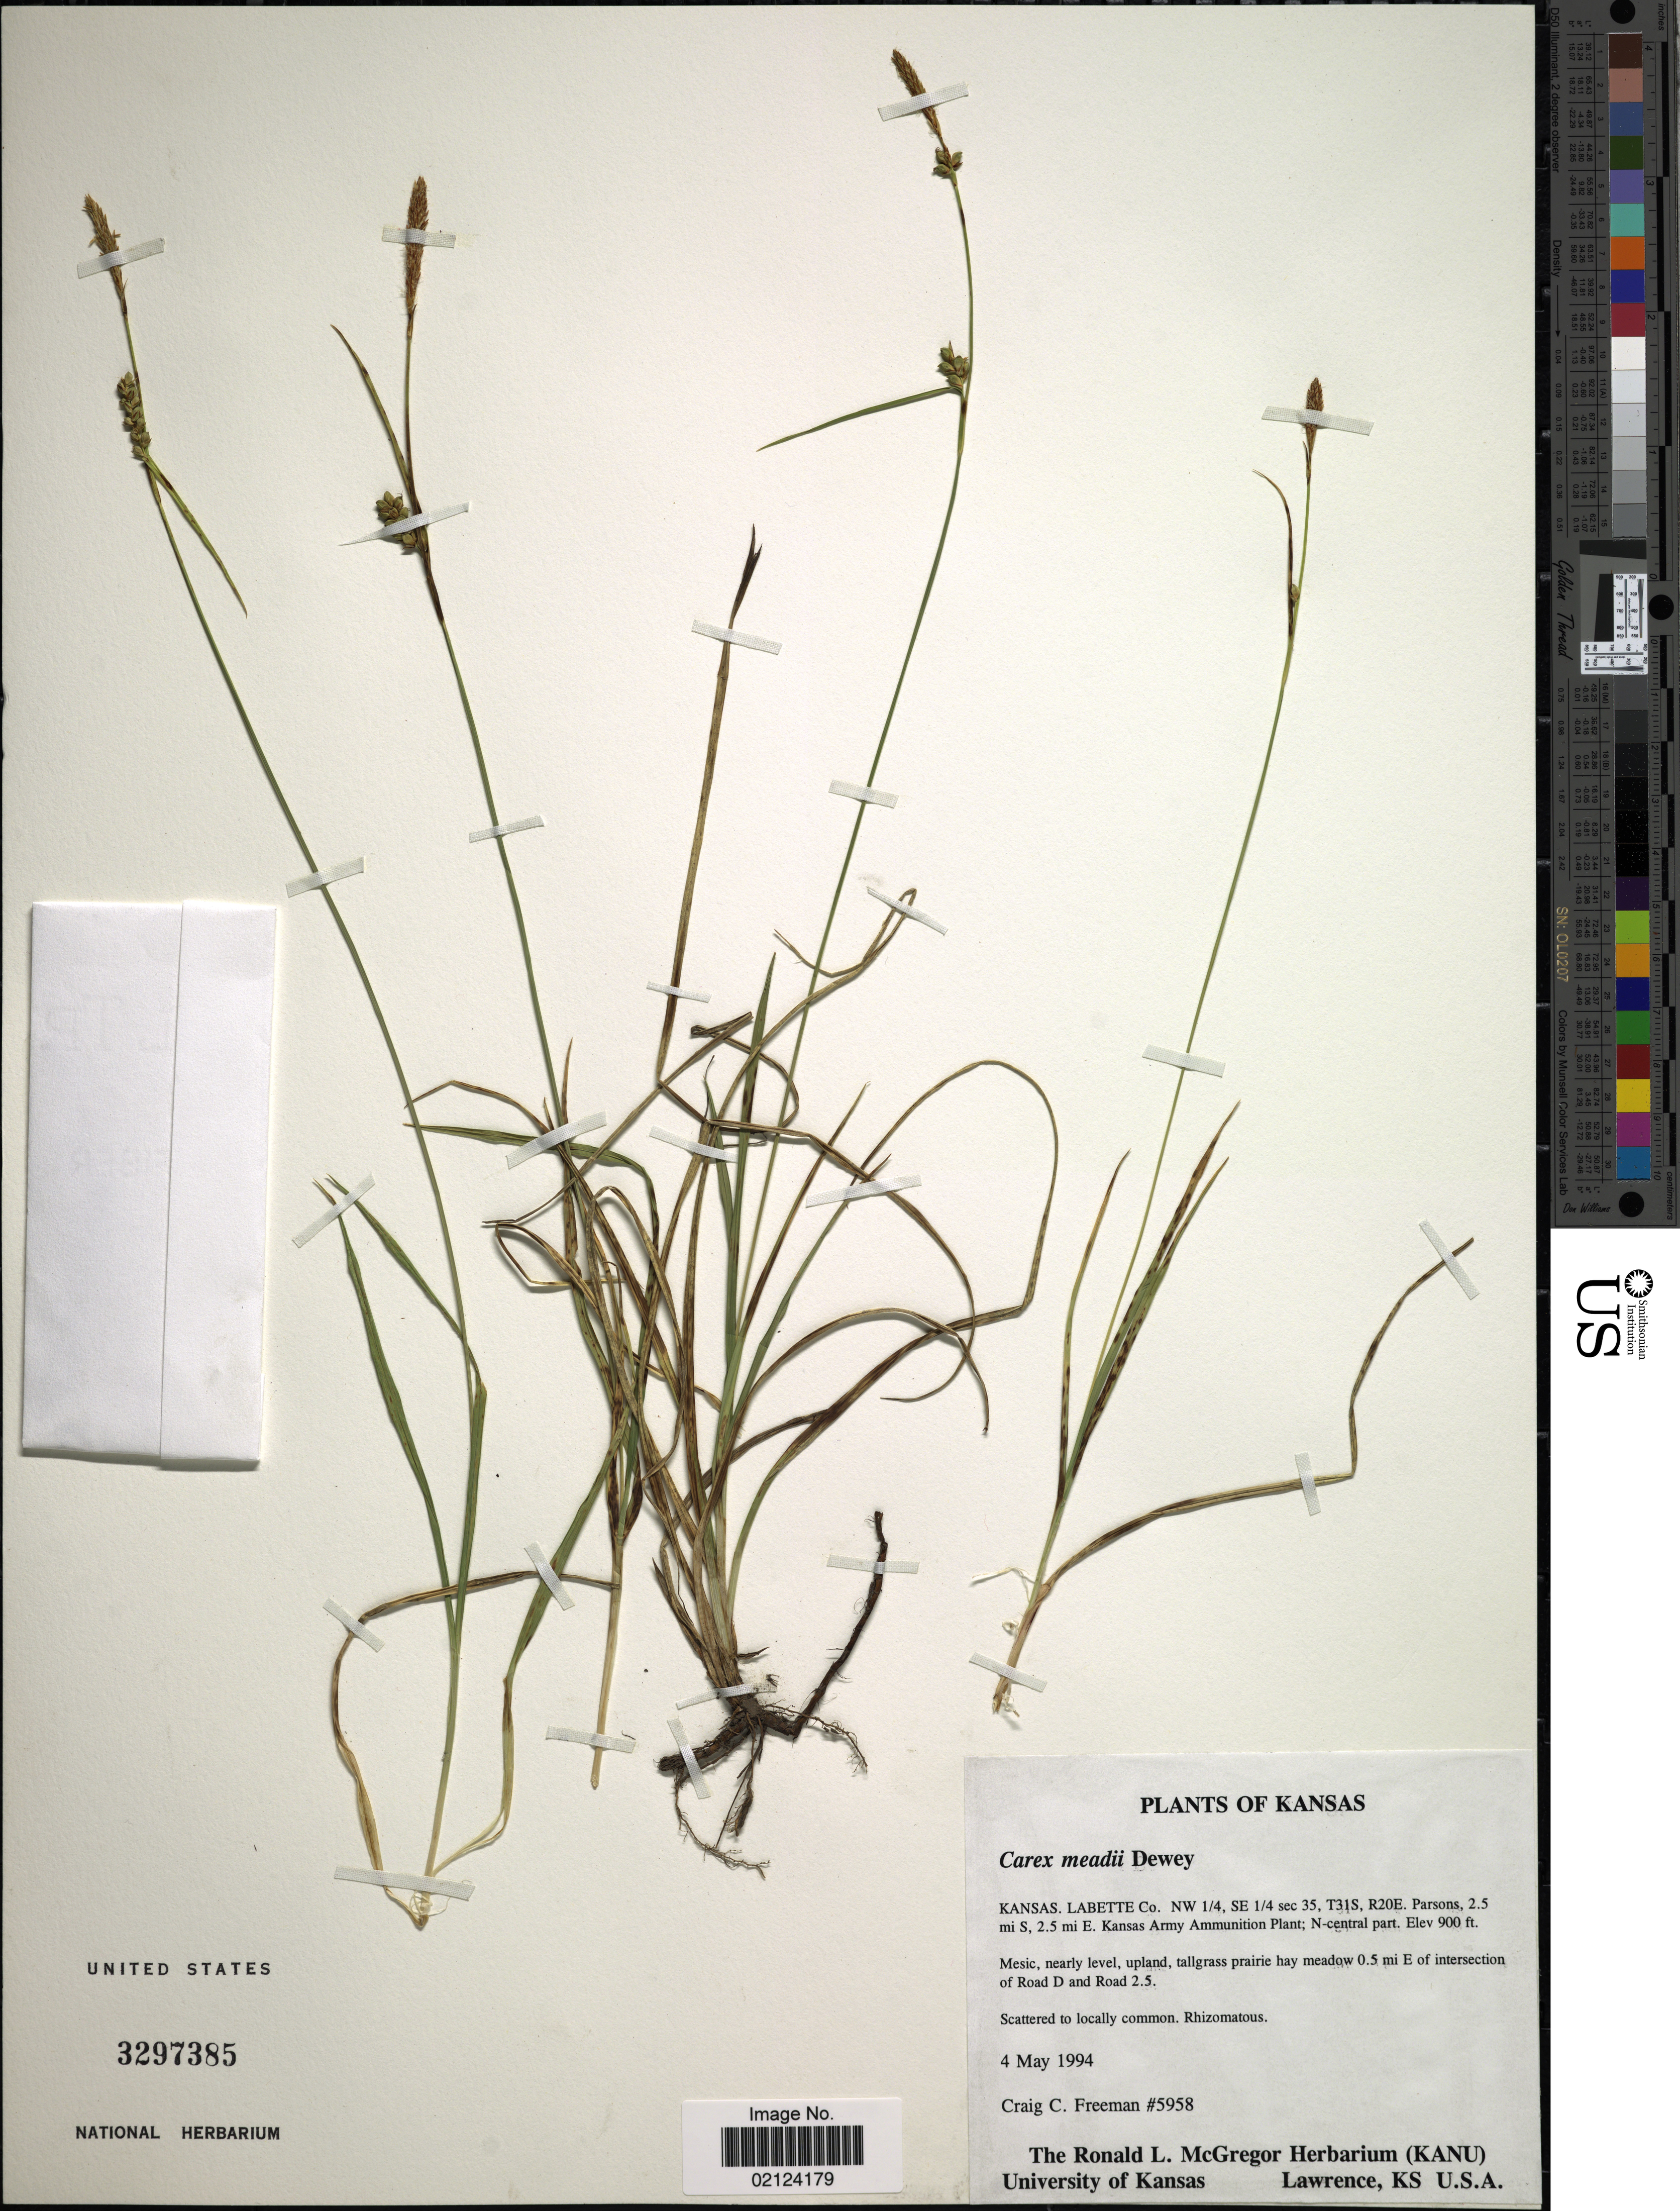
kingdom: Plantae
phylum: Tracheophyta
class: Liliopsida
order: Poales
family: Cyperaceae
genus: Carex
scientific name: Carex meadii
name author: Dewey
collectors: C. C. Freeman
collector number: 5958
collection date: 1994-05-04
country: United States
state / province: Kansas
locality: Labette Co. NW 1/4, SE 1/4 sec 35, T31S, R20E. Parsons, 2.5 mi S, 2.5 mi E. Kansas Army Ammunition Plant; N-central part. 0.5 mi E of intersection of Road D and Road 2.5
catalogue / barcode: US 3297385